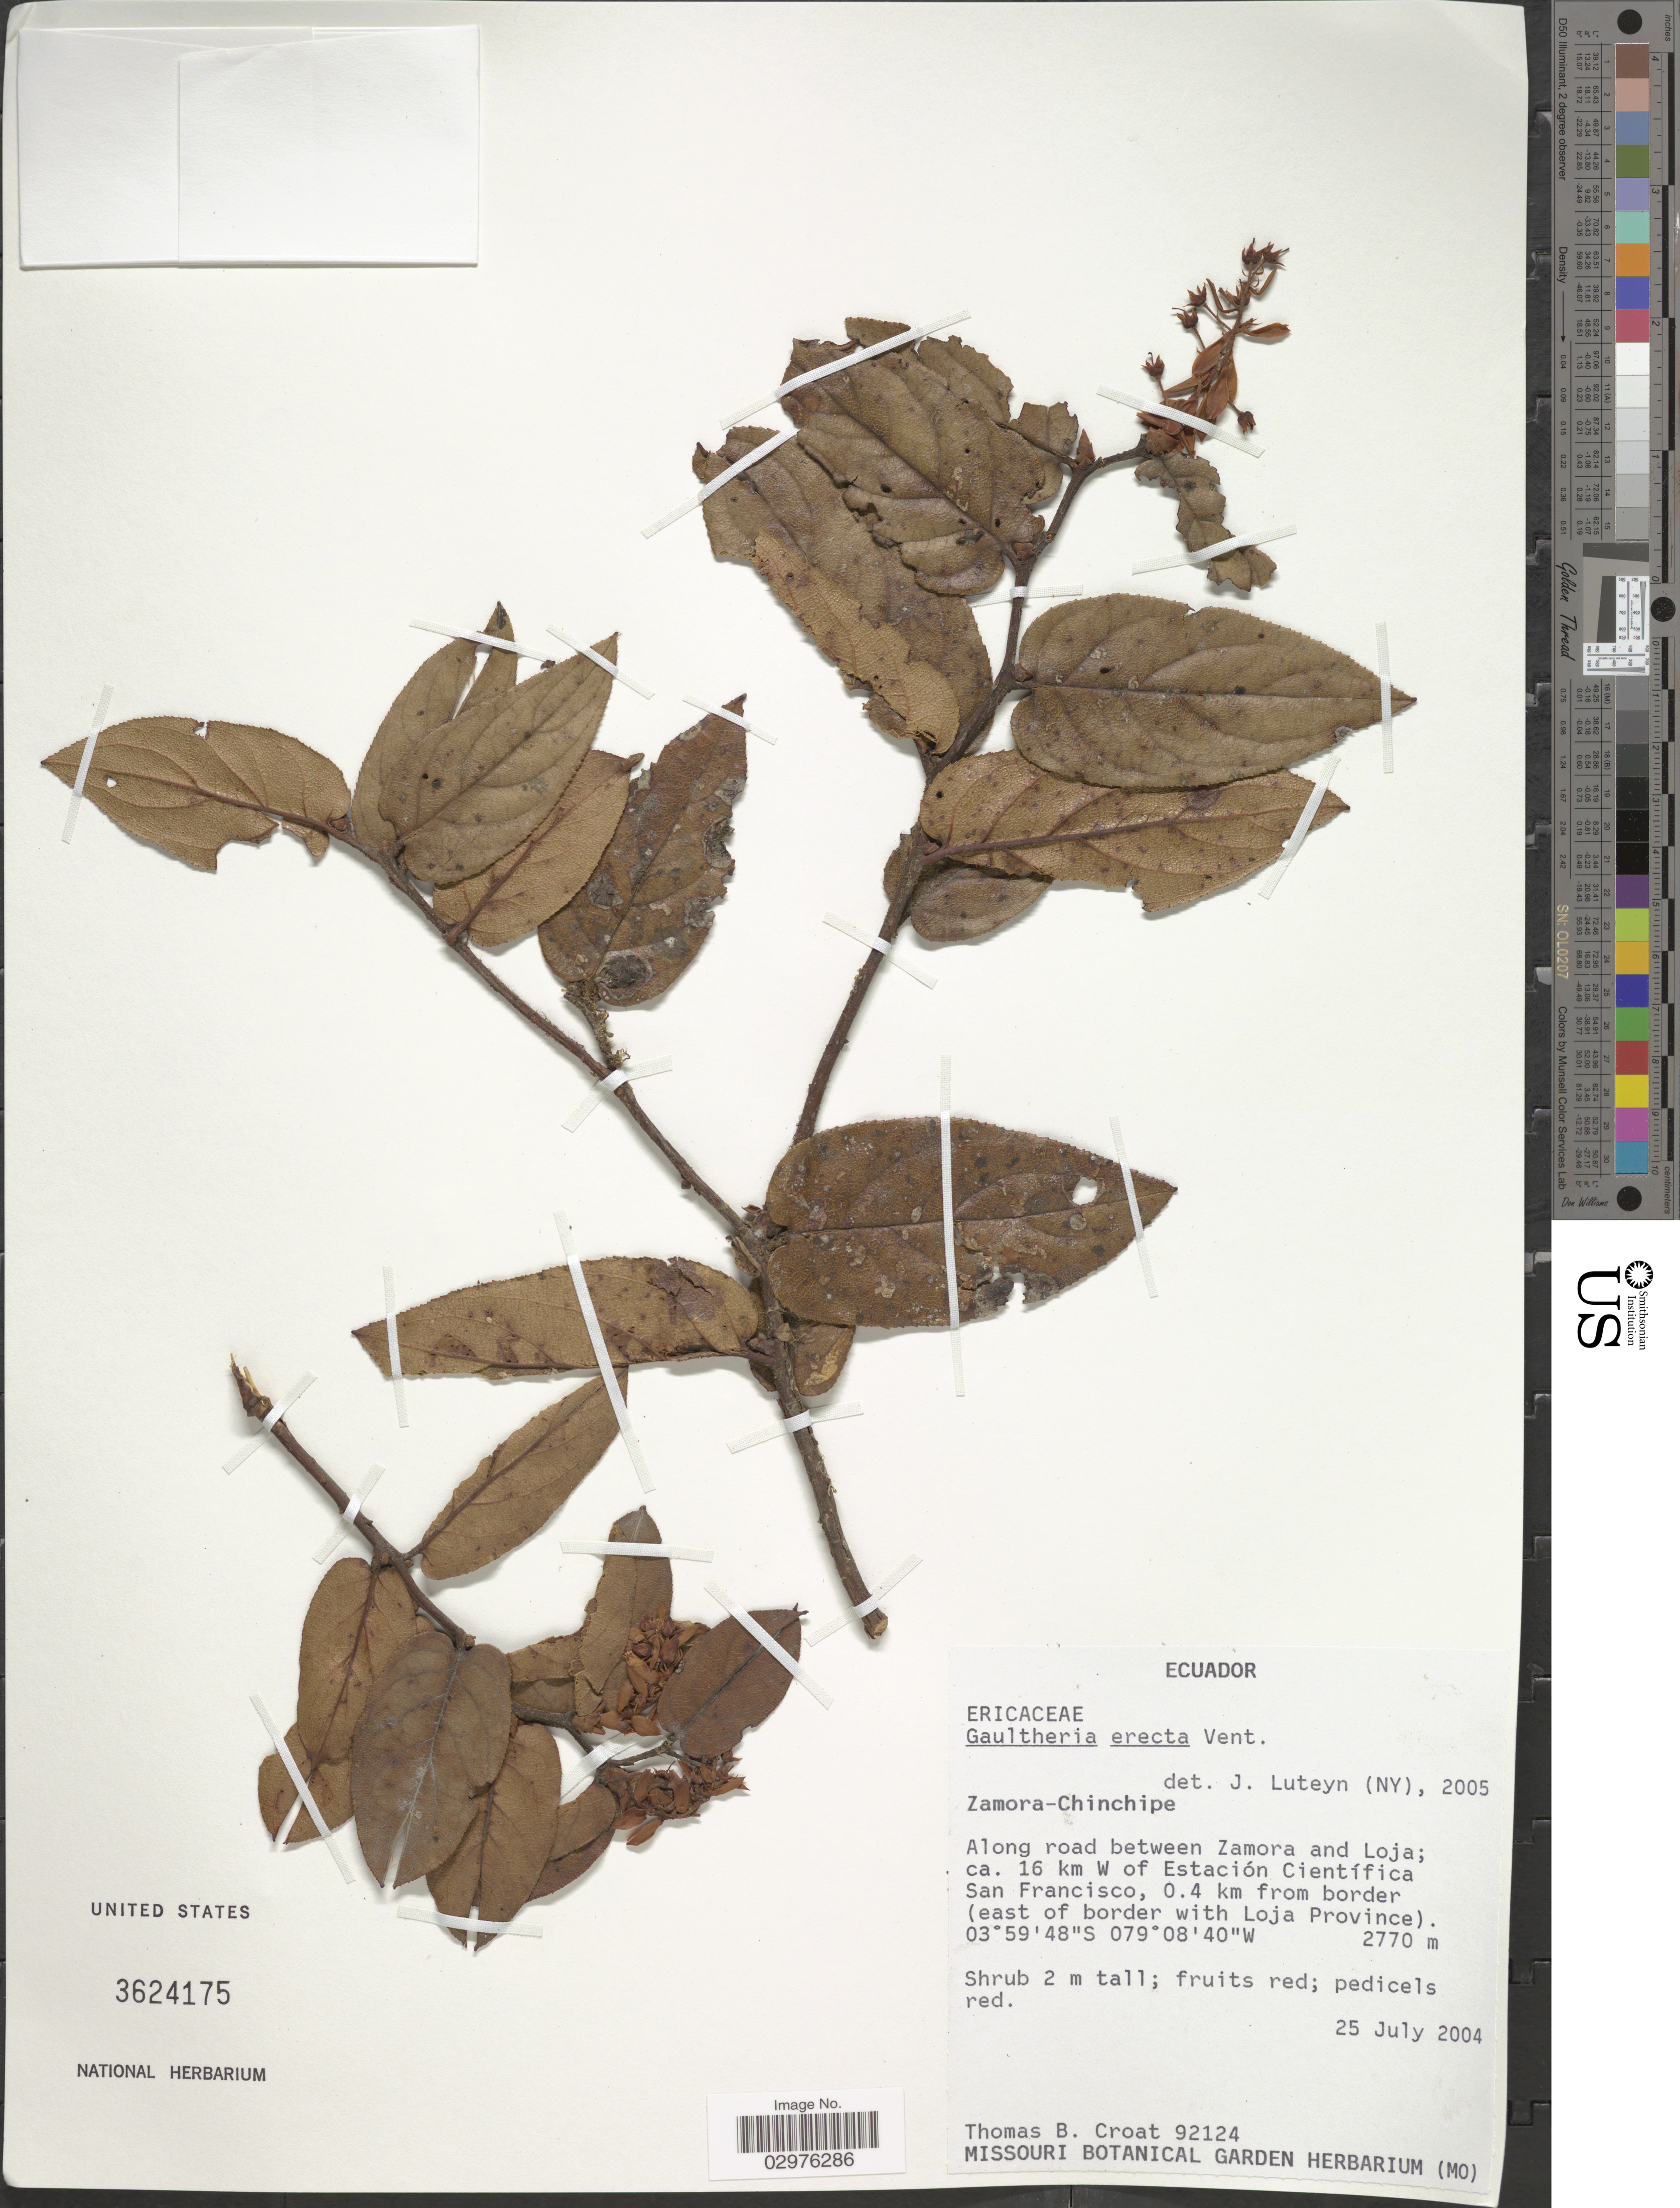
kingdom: Plantae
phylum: Tracheophyta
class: Magnoliopsida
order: Ericales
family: Ericaceae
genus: Gaultheria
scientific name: Gaultheria erecta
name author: Vent.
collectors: T. B. Croat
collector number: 92124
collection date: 2004-07-25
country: Ecuador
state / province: Zamora-Chinchipe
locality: Along road between Zamora and Loja; ca. 16 km W of Estación Científica San Francisco, 0.4 km from border (east of border with Loja Province).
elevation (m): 2770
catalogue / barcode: US 3624175